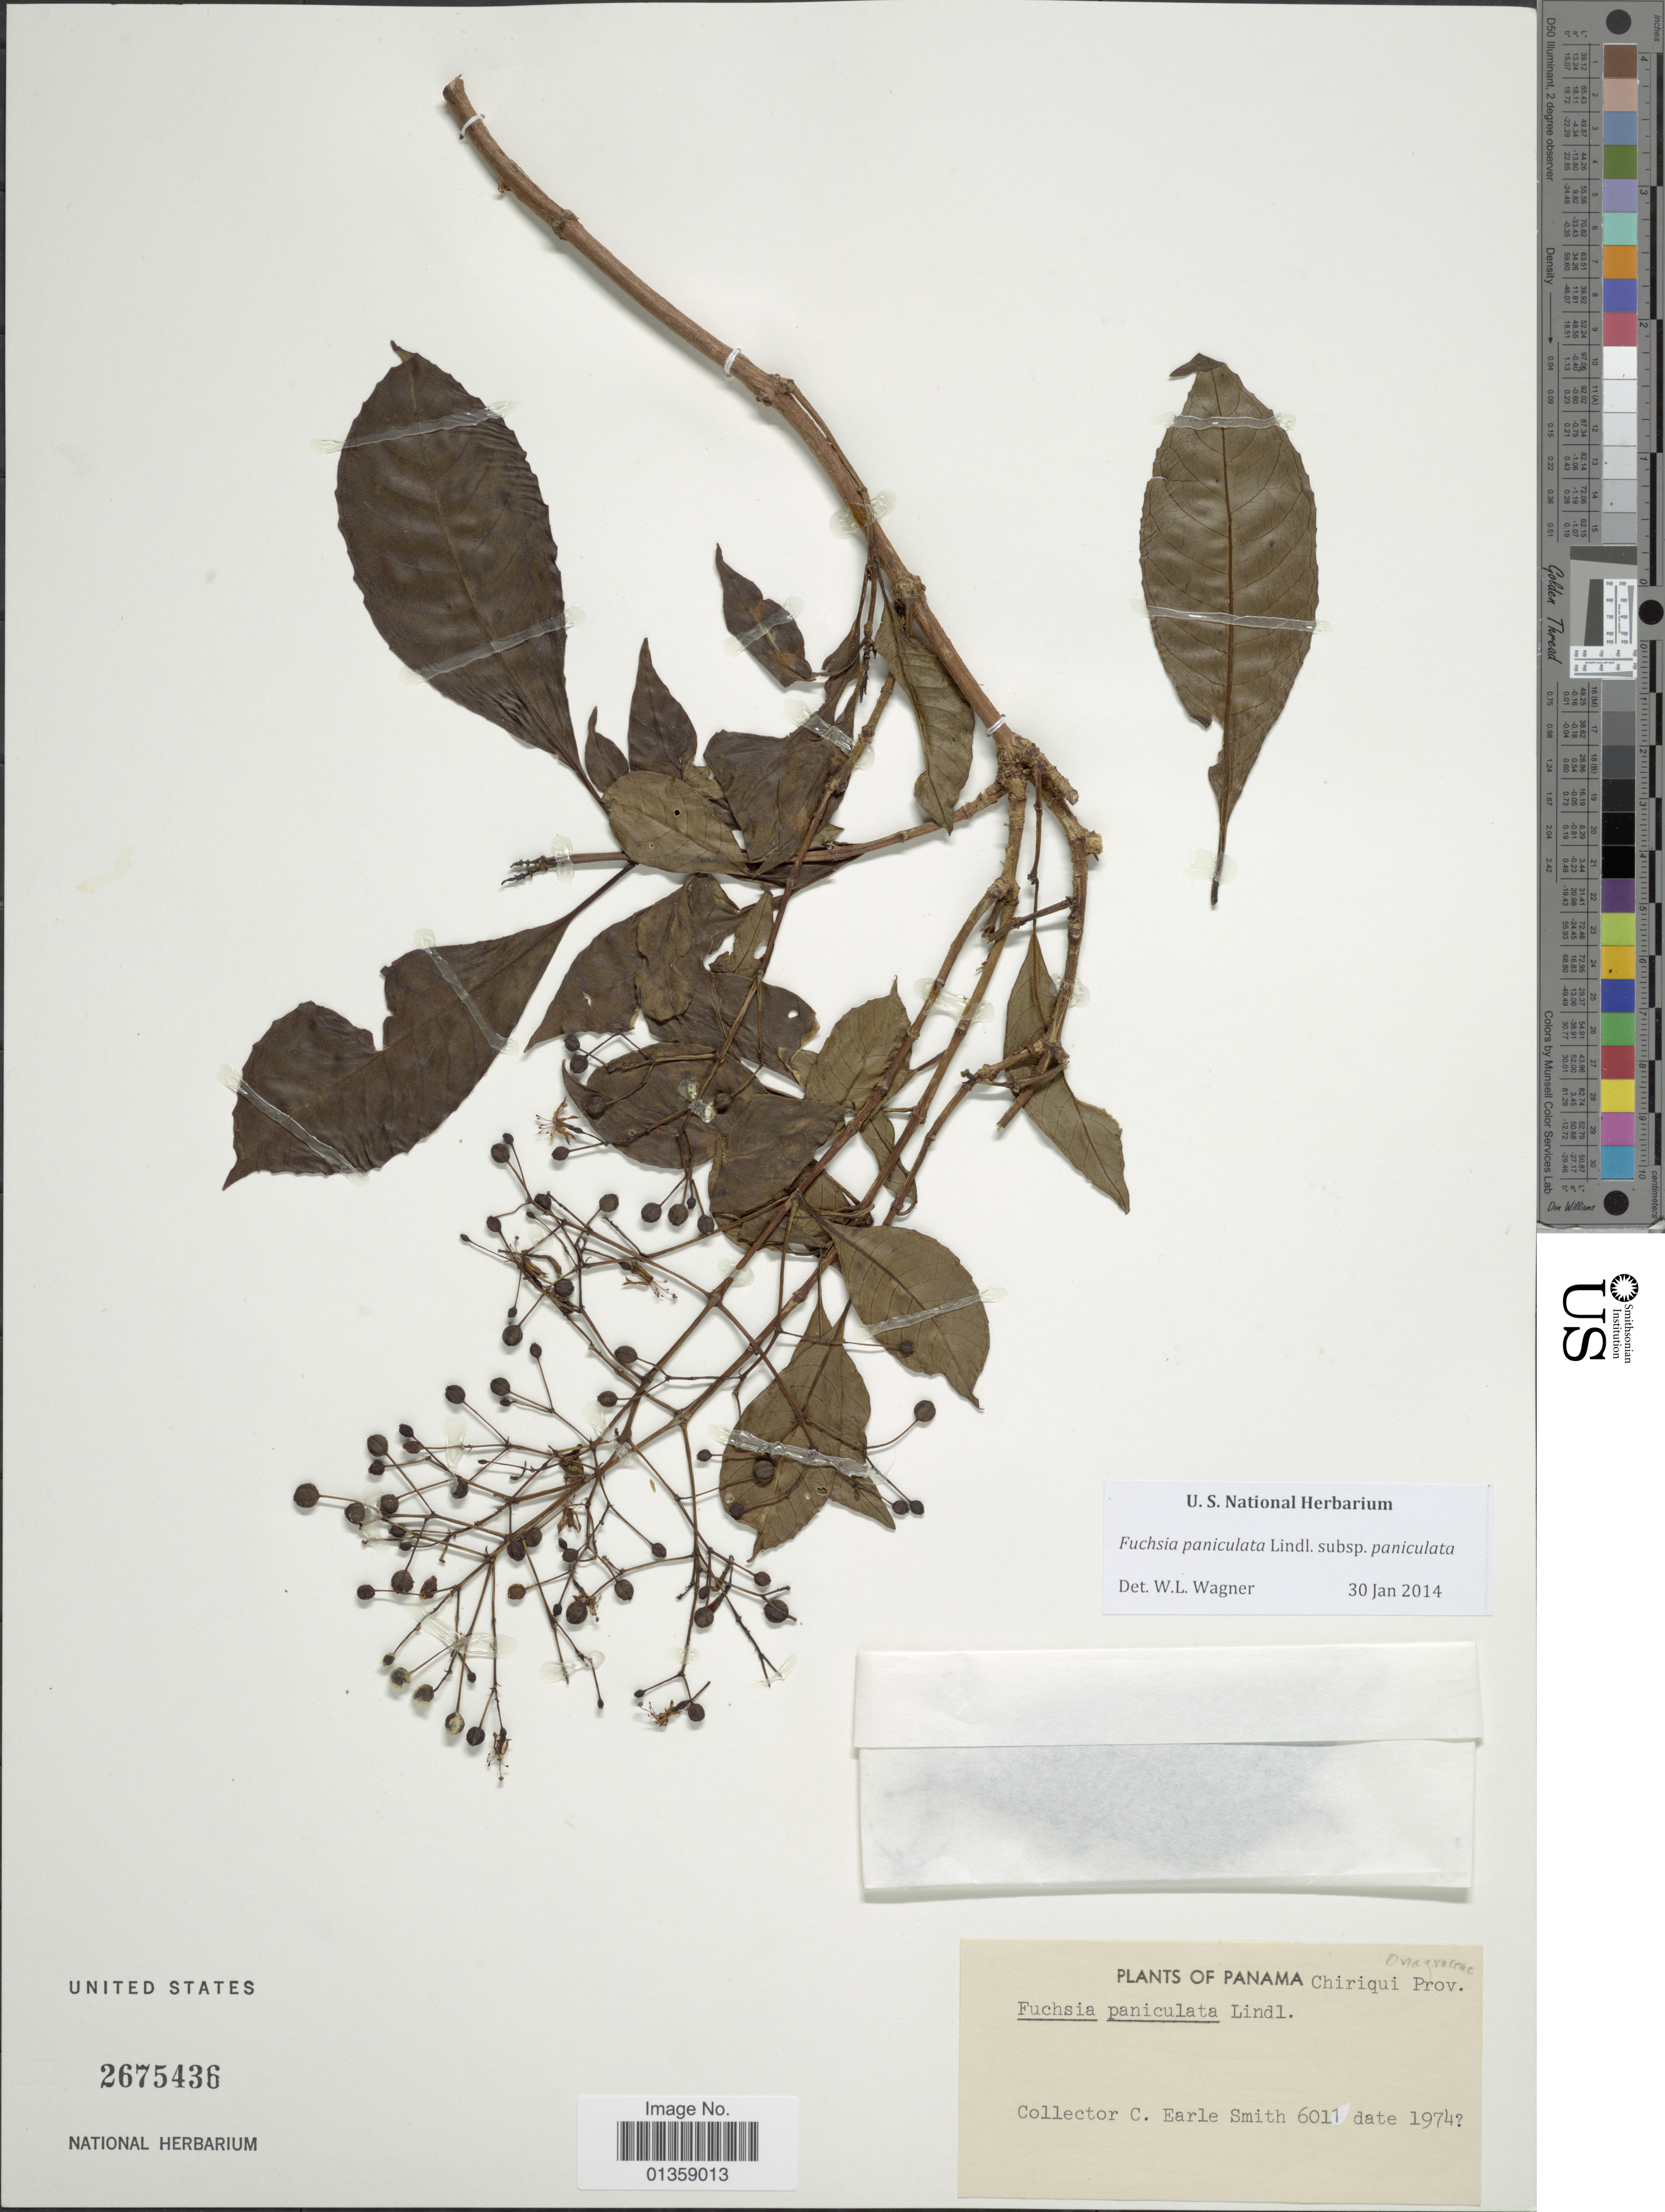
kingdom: Plantae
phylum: Tracheophyta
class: Magnoliopsida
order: Myrtales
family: Onagraceae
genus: Fuchsia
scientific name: Fuchsia paniculata subsp. paniculata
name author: Lindl.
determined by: Wagner, W. L., (BOT), Smithsonian Institution - National Museum of Natural History (UNITED STATES)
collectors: C. E. Smith Jr.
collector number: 6011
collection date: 1974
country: Panama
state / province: Chiriqui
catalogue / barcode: US 2675436